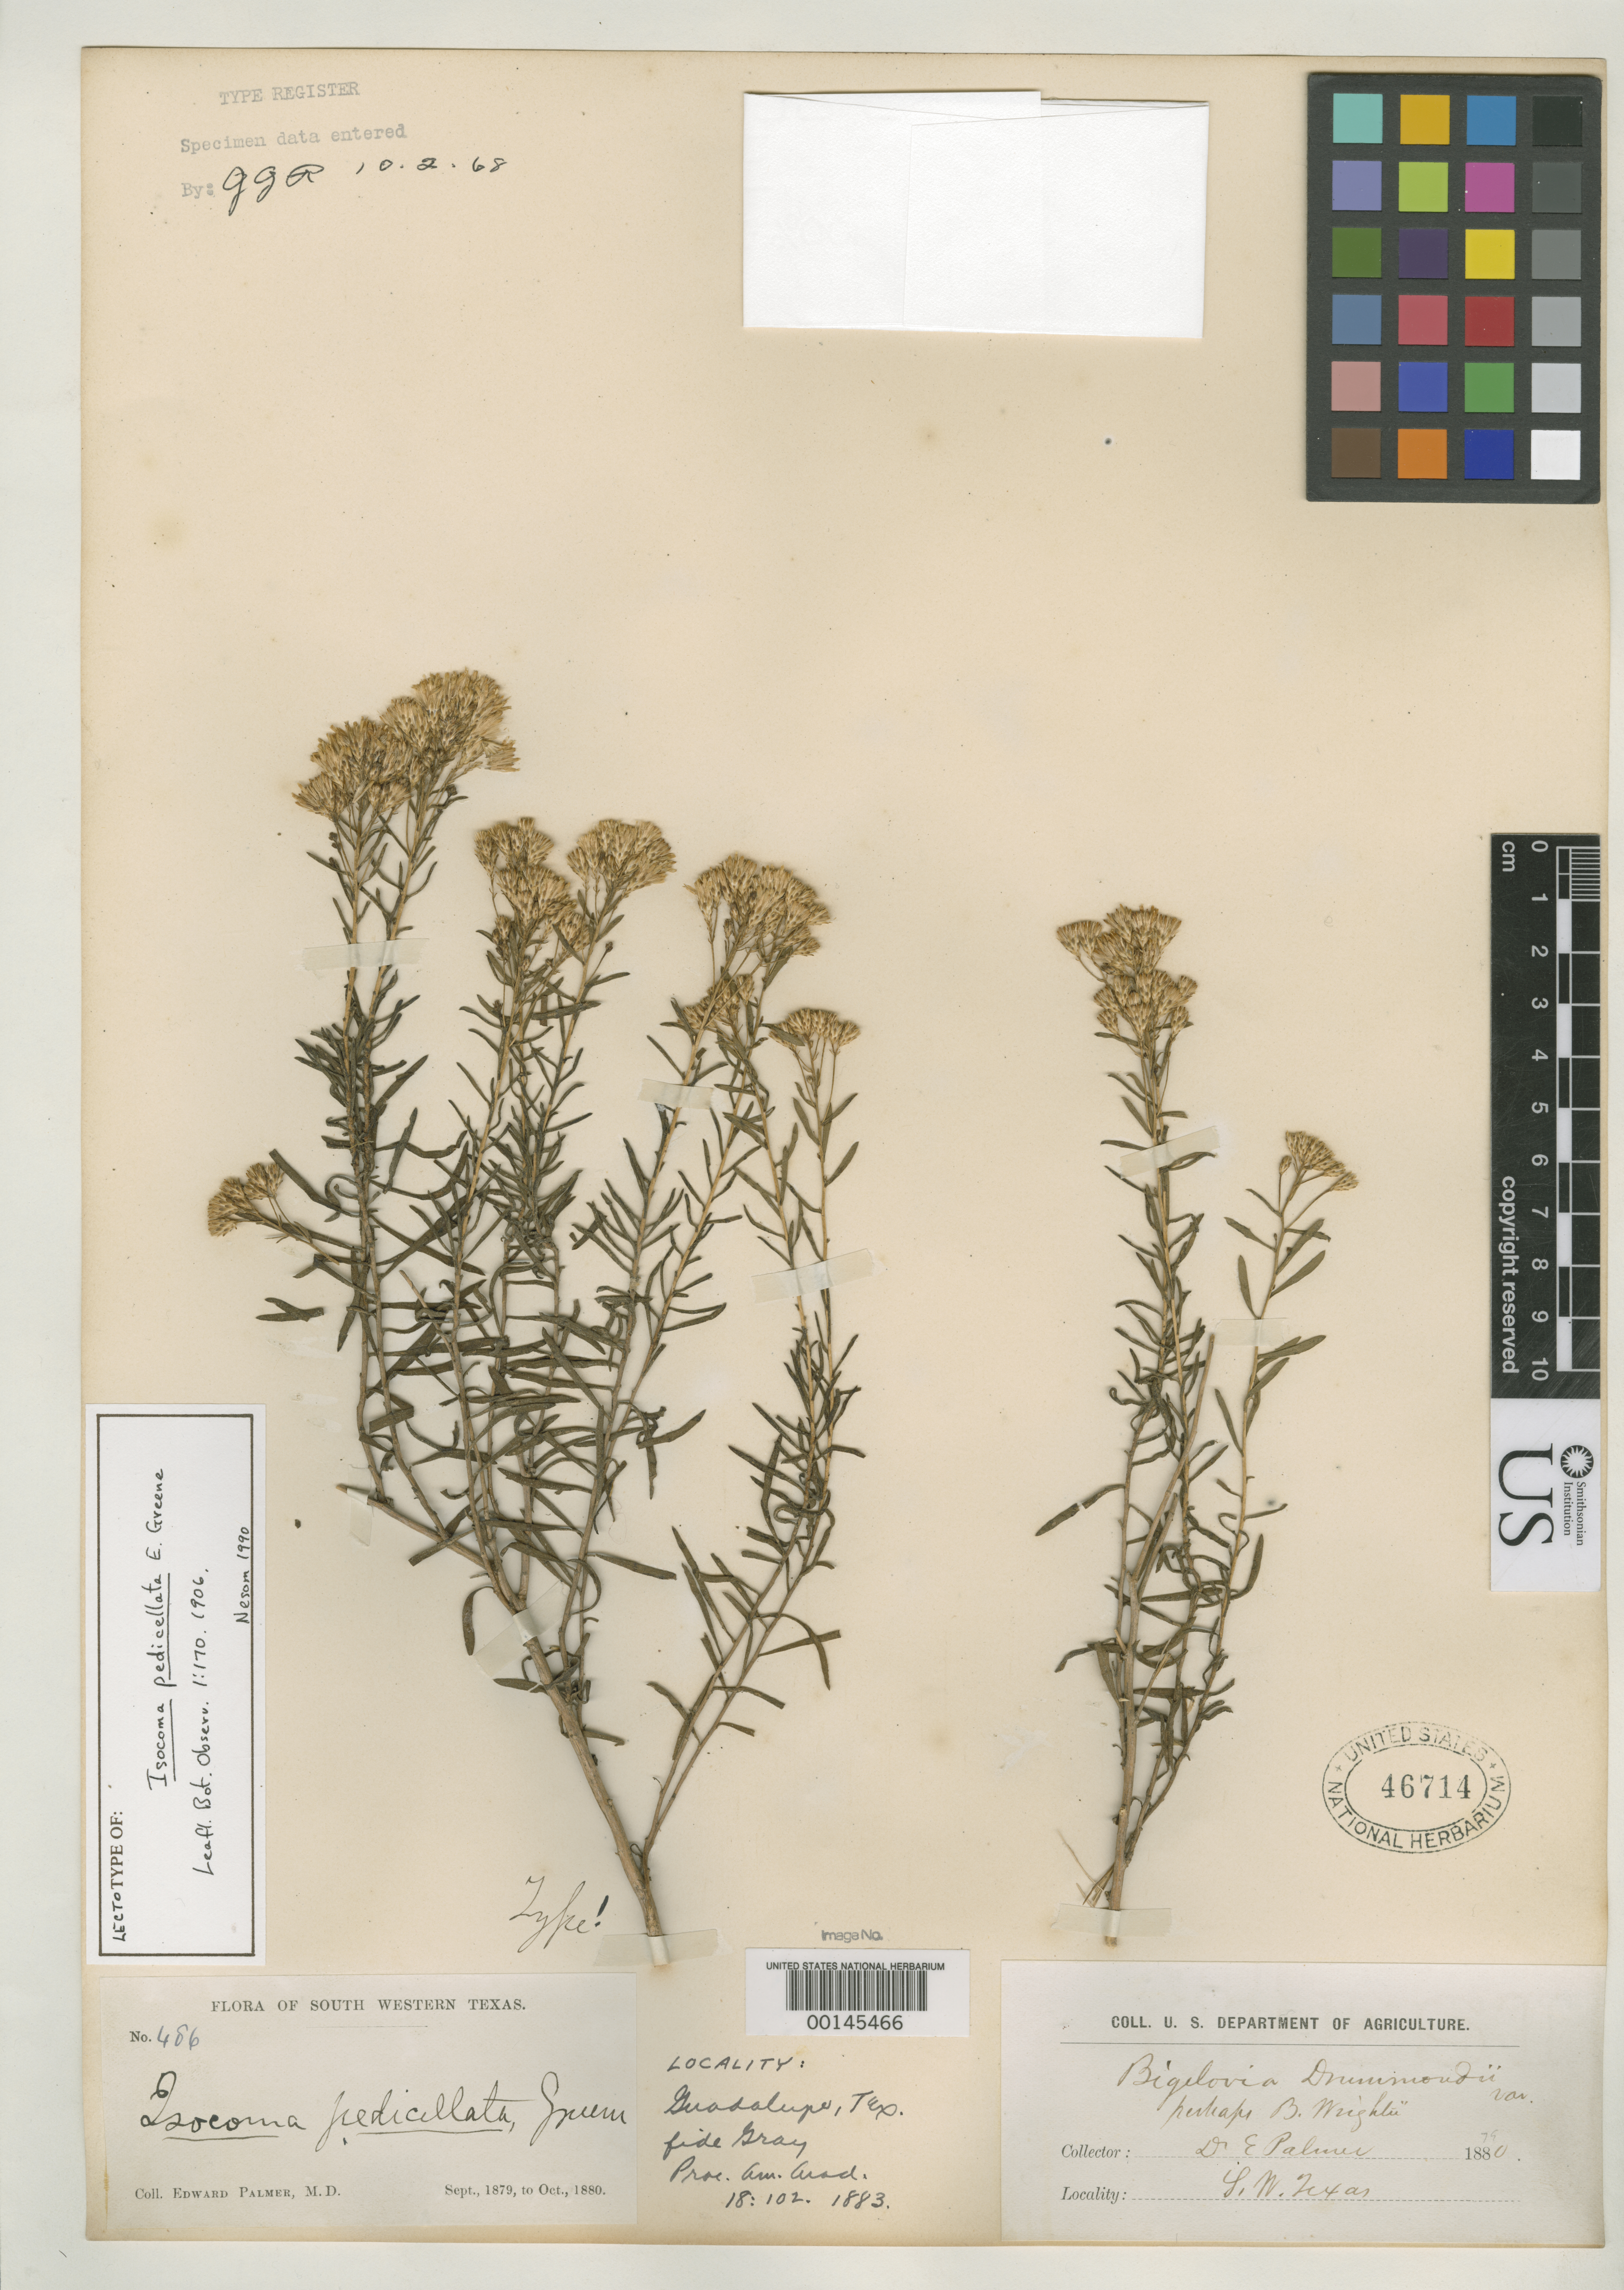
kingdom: Plantae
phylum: Tracheophyta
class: Magnoliopsida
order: Asterales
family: Asteraceae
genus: Isocoma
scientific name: Isocoma pedicellata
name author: Greene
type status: Lectotype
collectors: E. Palmer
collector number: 486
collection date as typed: Sep 1879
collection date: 1879-09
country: United States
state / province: Texas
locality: Guadalupe.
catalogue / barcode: US 46714